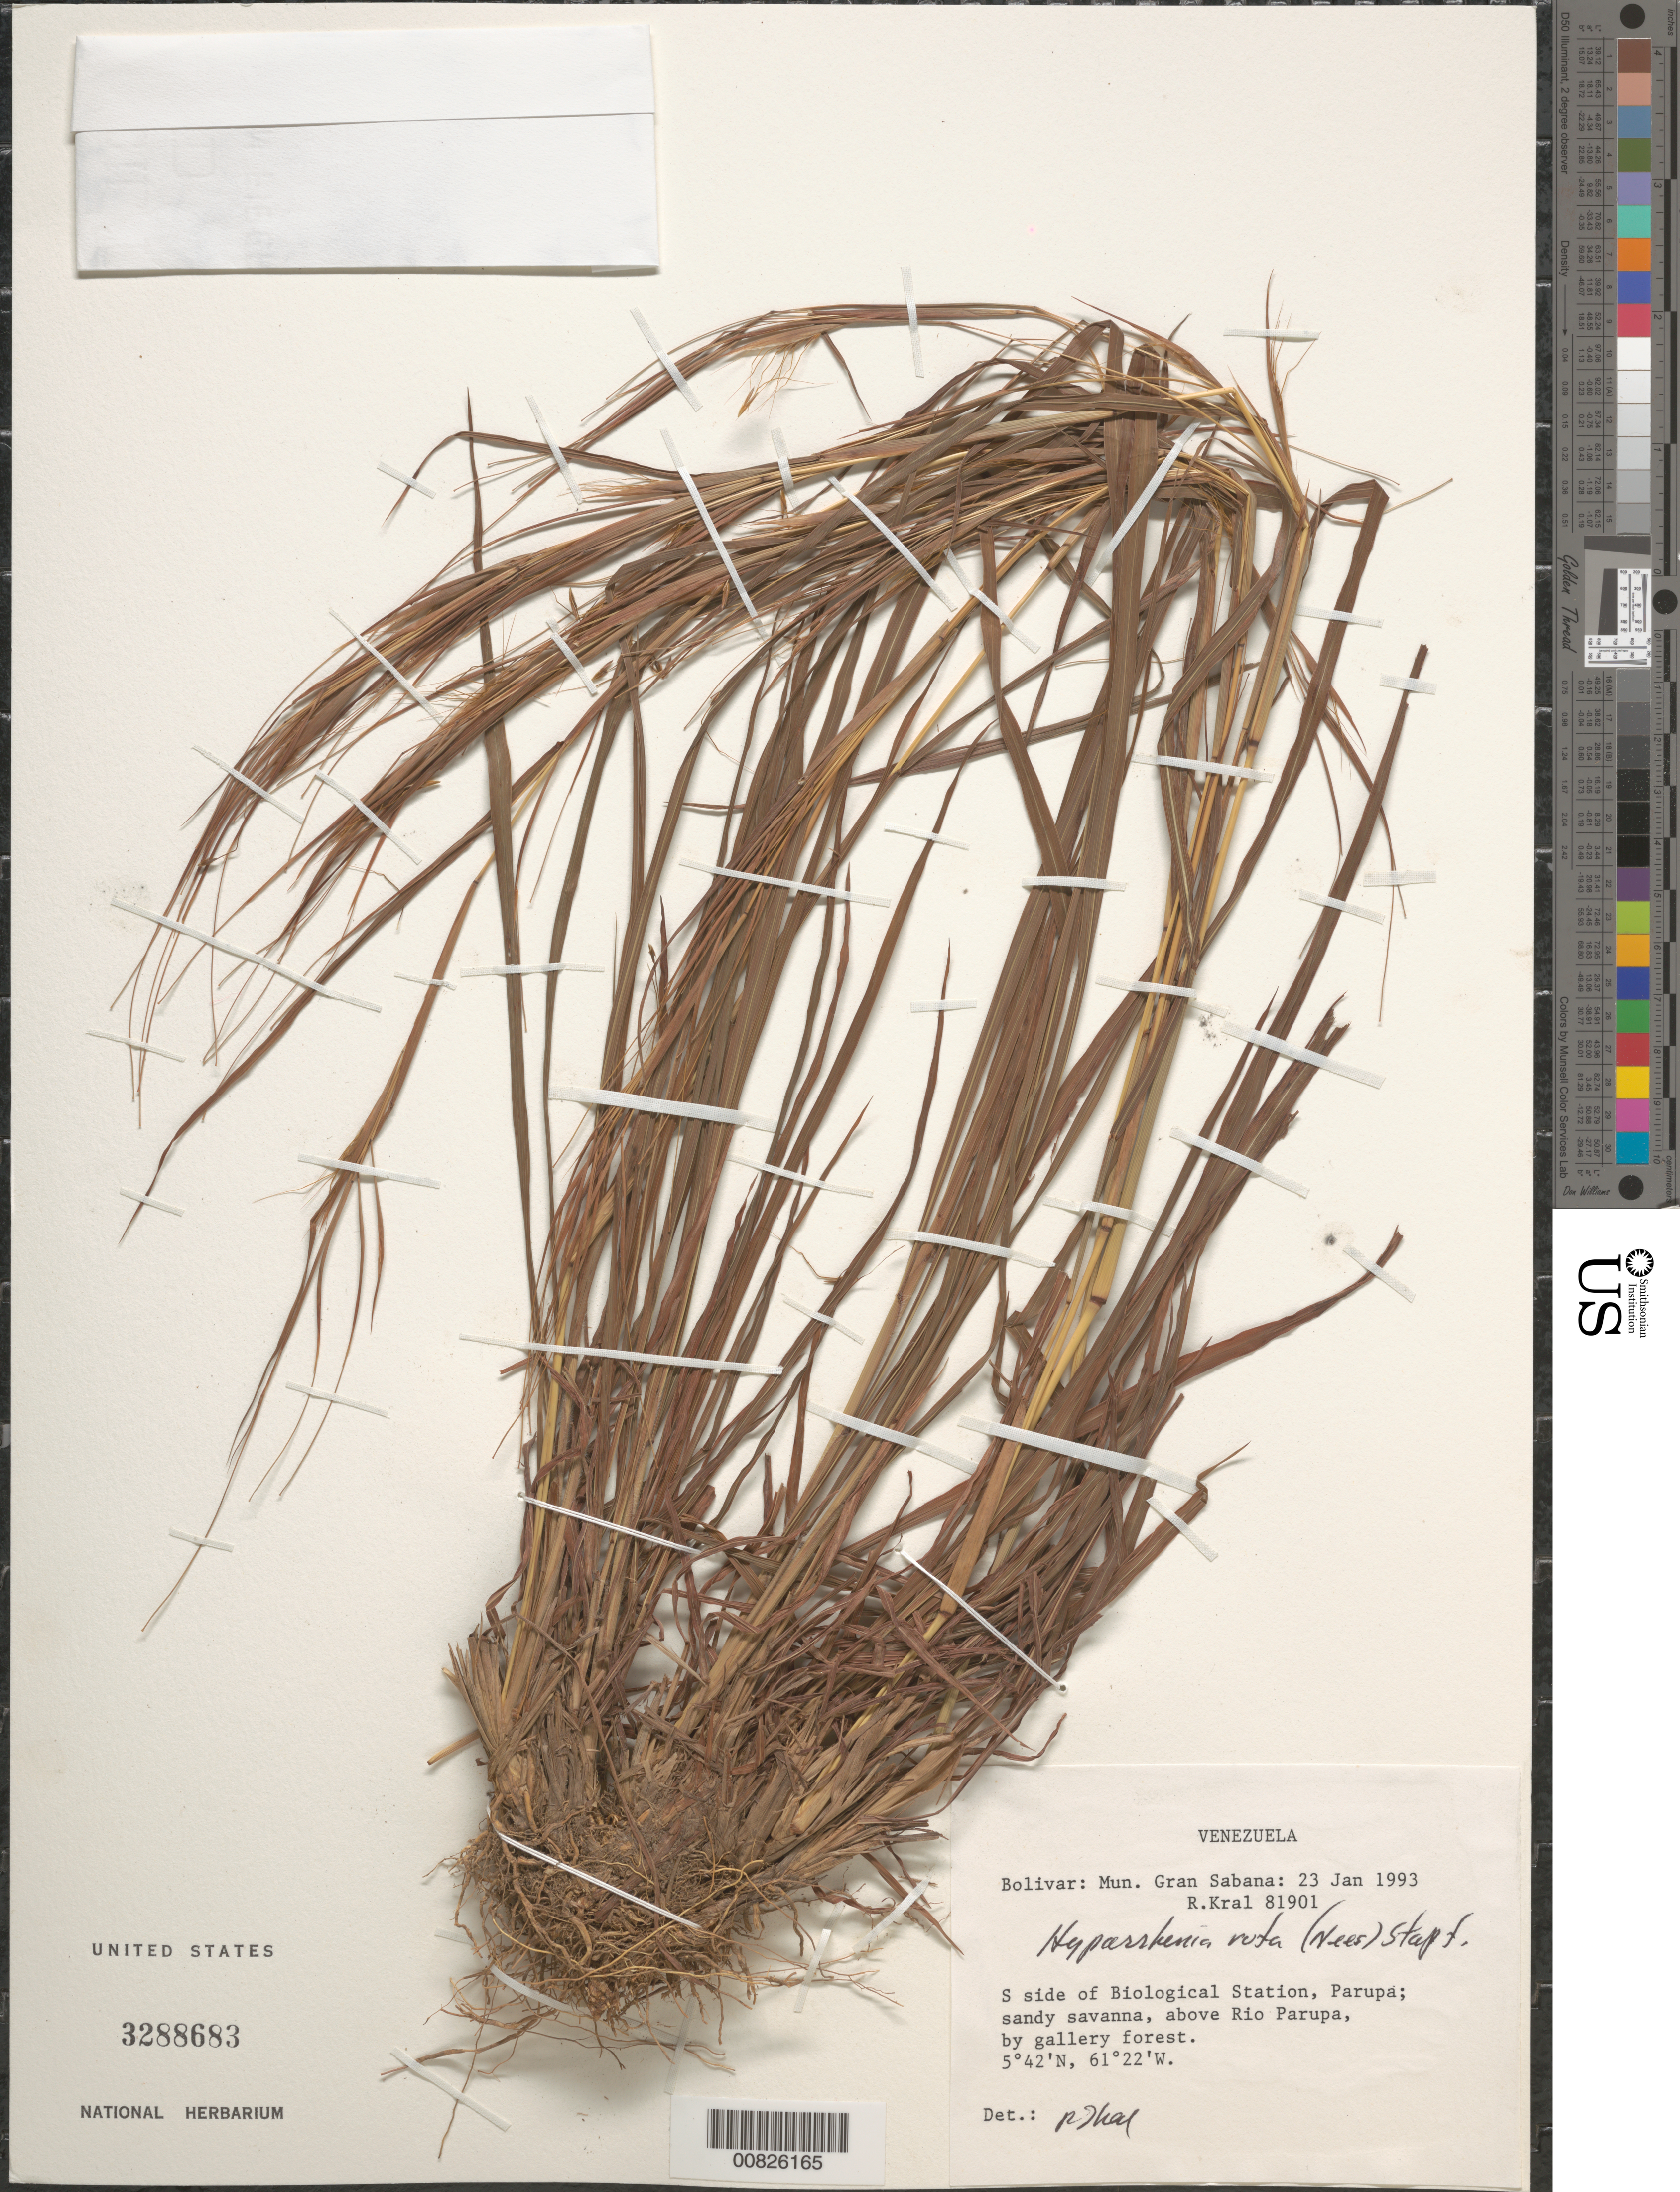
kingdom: Plantae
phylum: Tracheophyta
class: Liliopsida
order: Poales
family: Poaceae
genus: Hyparrhenia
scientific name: Hyparrhenia rufa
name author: (Nees) Stapf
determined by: Kral, Robert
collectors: R. Kral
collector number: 81901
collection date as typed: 23-Jan-93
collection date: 1993-01-23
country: Venezuela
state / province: Bolívar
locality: Mun. Gran Sabana, Parupa, S side of Biological Station, above Río Parupa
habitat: Sandy savanna, by gallery forest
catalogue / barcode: US 3288683